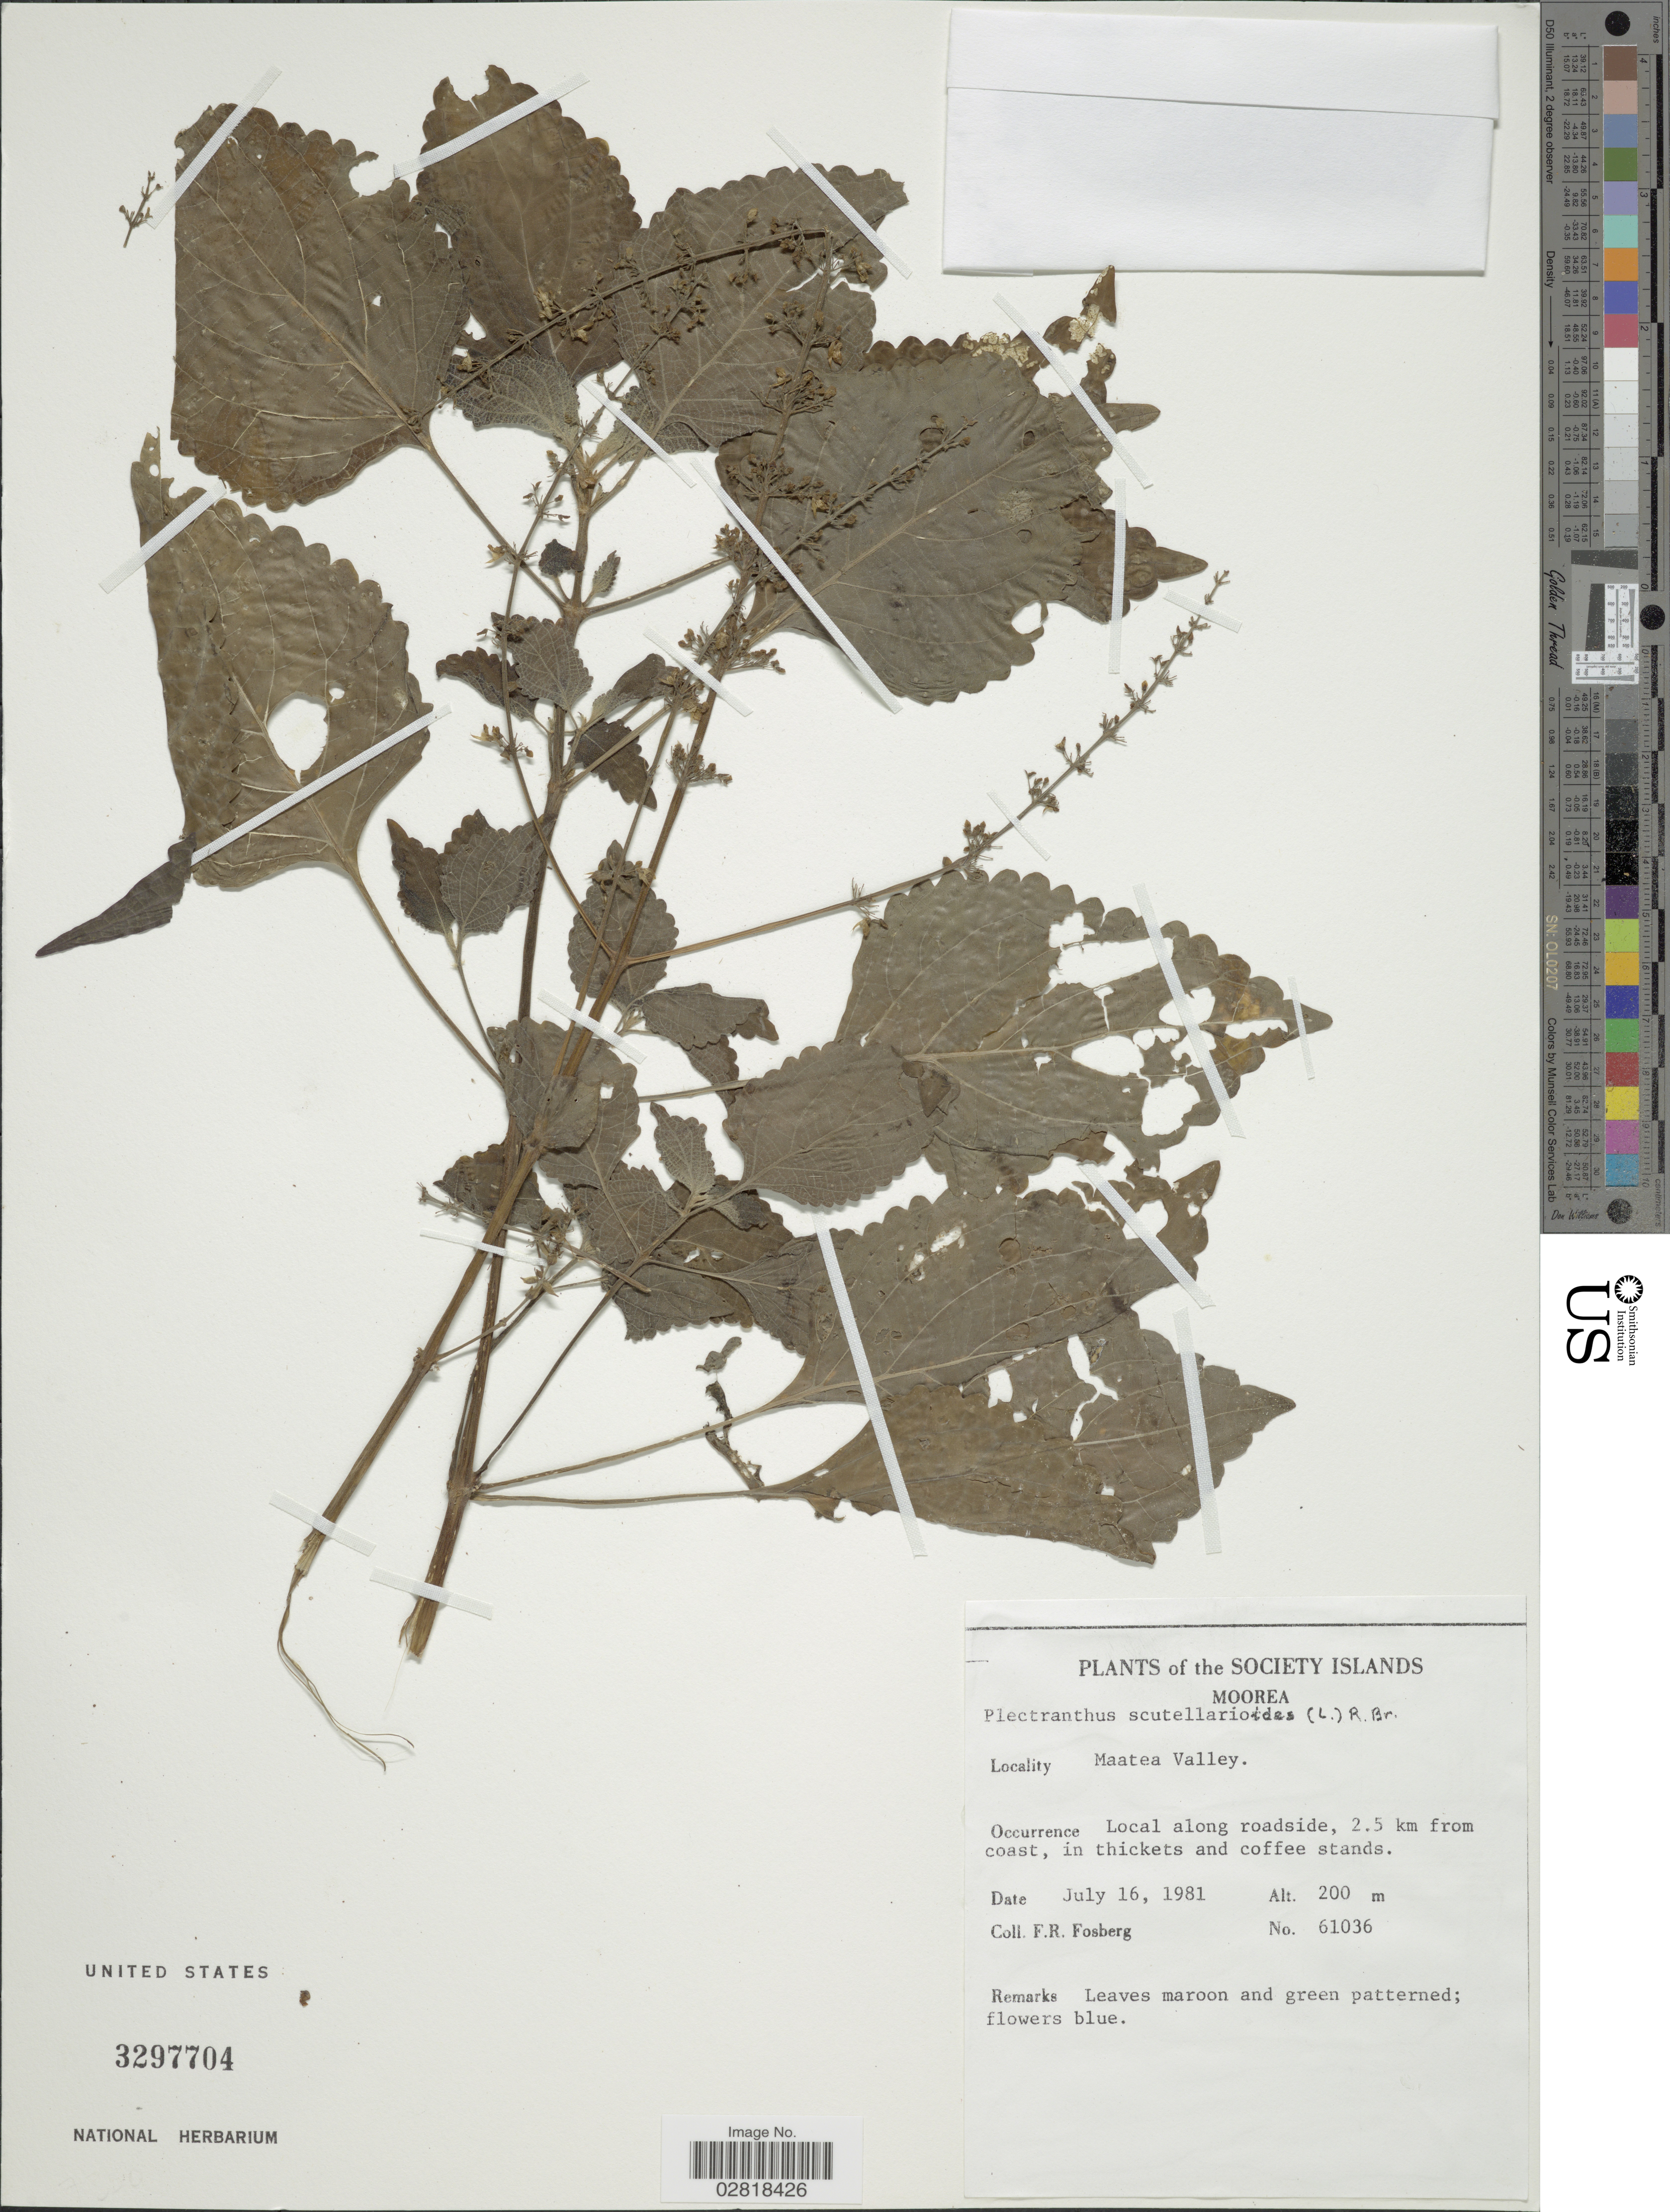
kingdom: Plantae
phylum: Tracheophyta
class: Magnoliopsida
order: Lamiales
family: Lamiaceae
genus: Coleus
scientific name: Coleus scutellarioides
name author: (L.) Benth.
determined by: Wagner, W. L., (BOT), Smithsonian Institution - National Museum of Natural History (UNITED STATES)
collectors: F. R. Fosberg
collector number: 61036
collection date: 1981-07-16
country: French Polynesia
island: Moorea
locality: Society Islands. Moorea. Maatea Valley. Local along roadside, 2.5 km from coast.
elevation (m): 200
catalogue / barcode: US 3297704